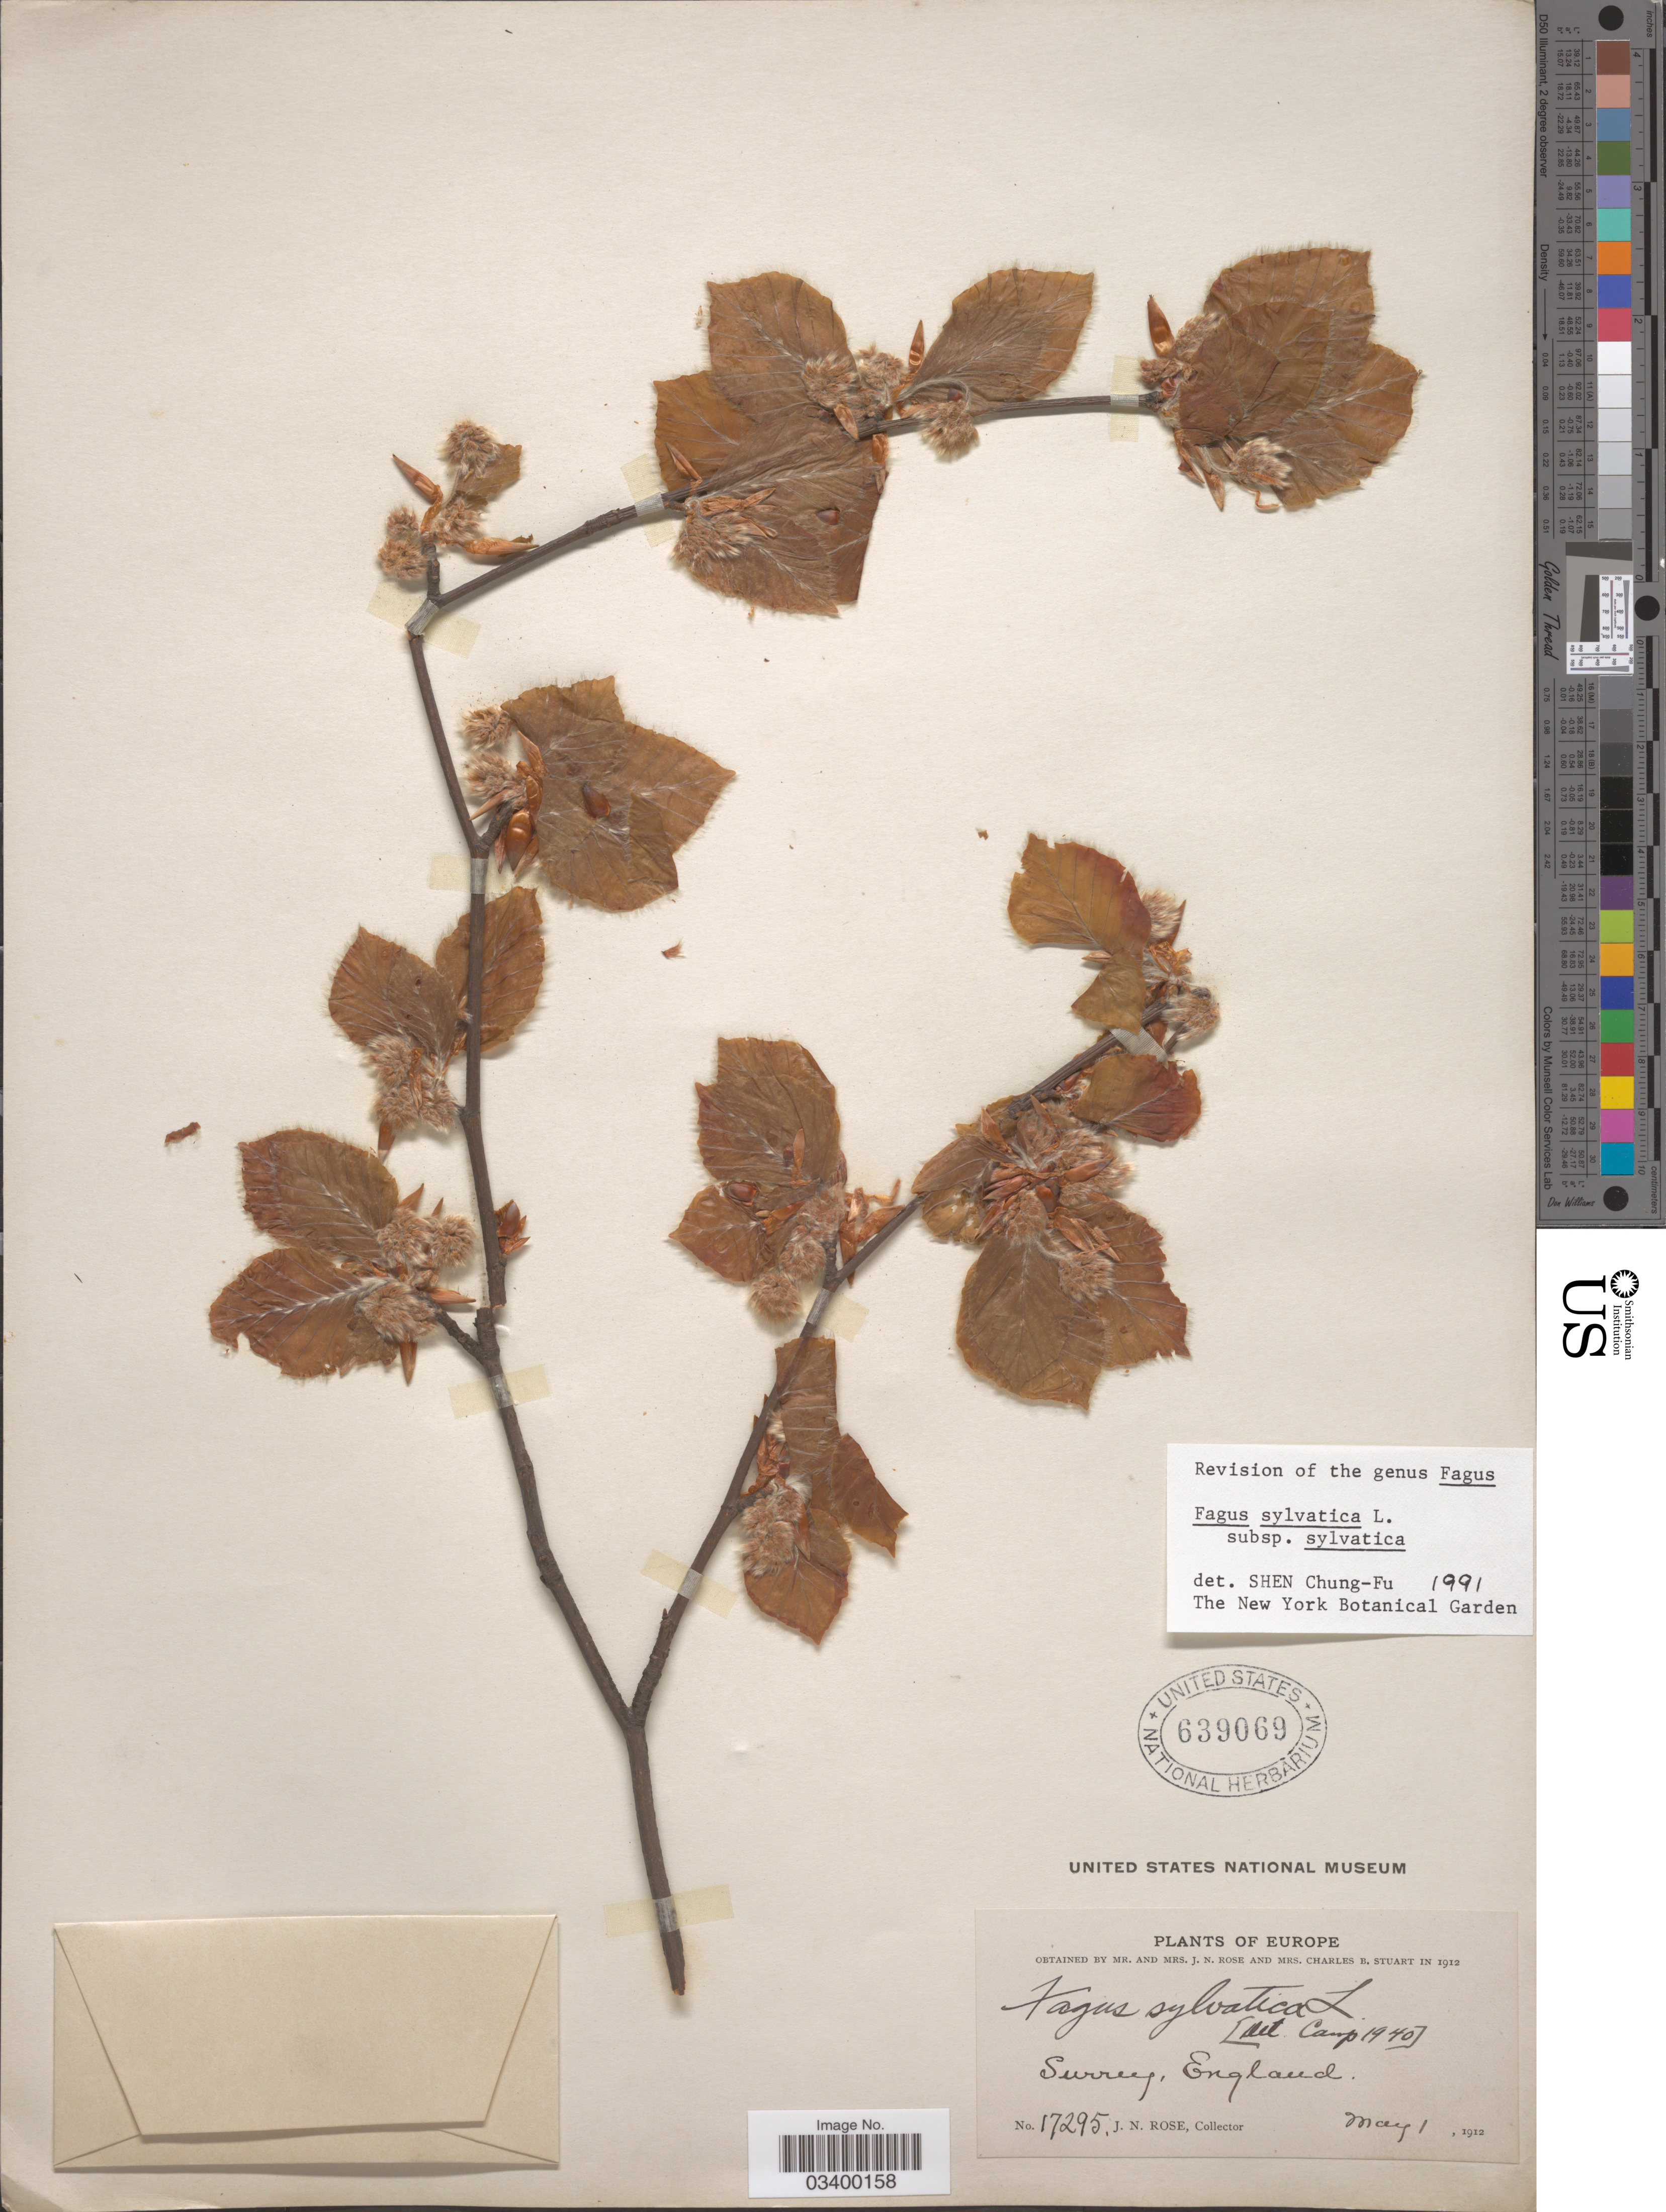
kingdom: Plantae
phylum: Tracheophyta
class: Magnoliopsida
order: Fagales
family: Fagaceae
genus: Fagus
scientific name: Fagus sylvatica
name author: L.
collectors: J. N. Rose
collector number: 17295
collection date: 1912-05-01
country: United Kingdom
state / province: England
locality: Surrey.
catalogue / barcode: US 639069